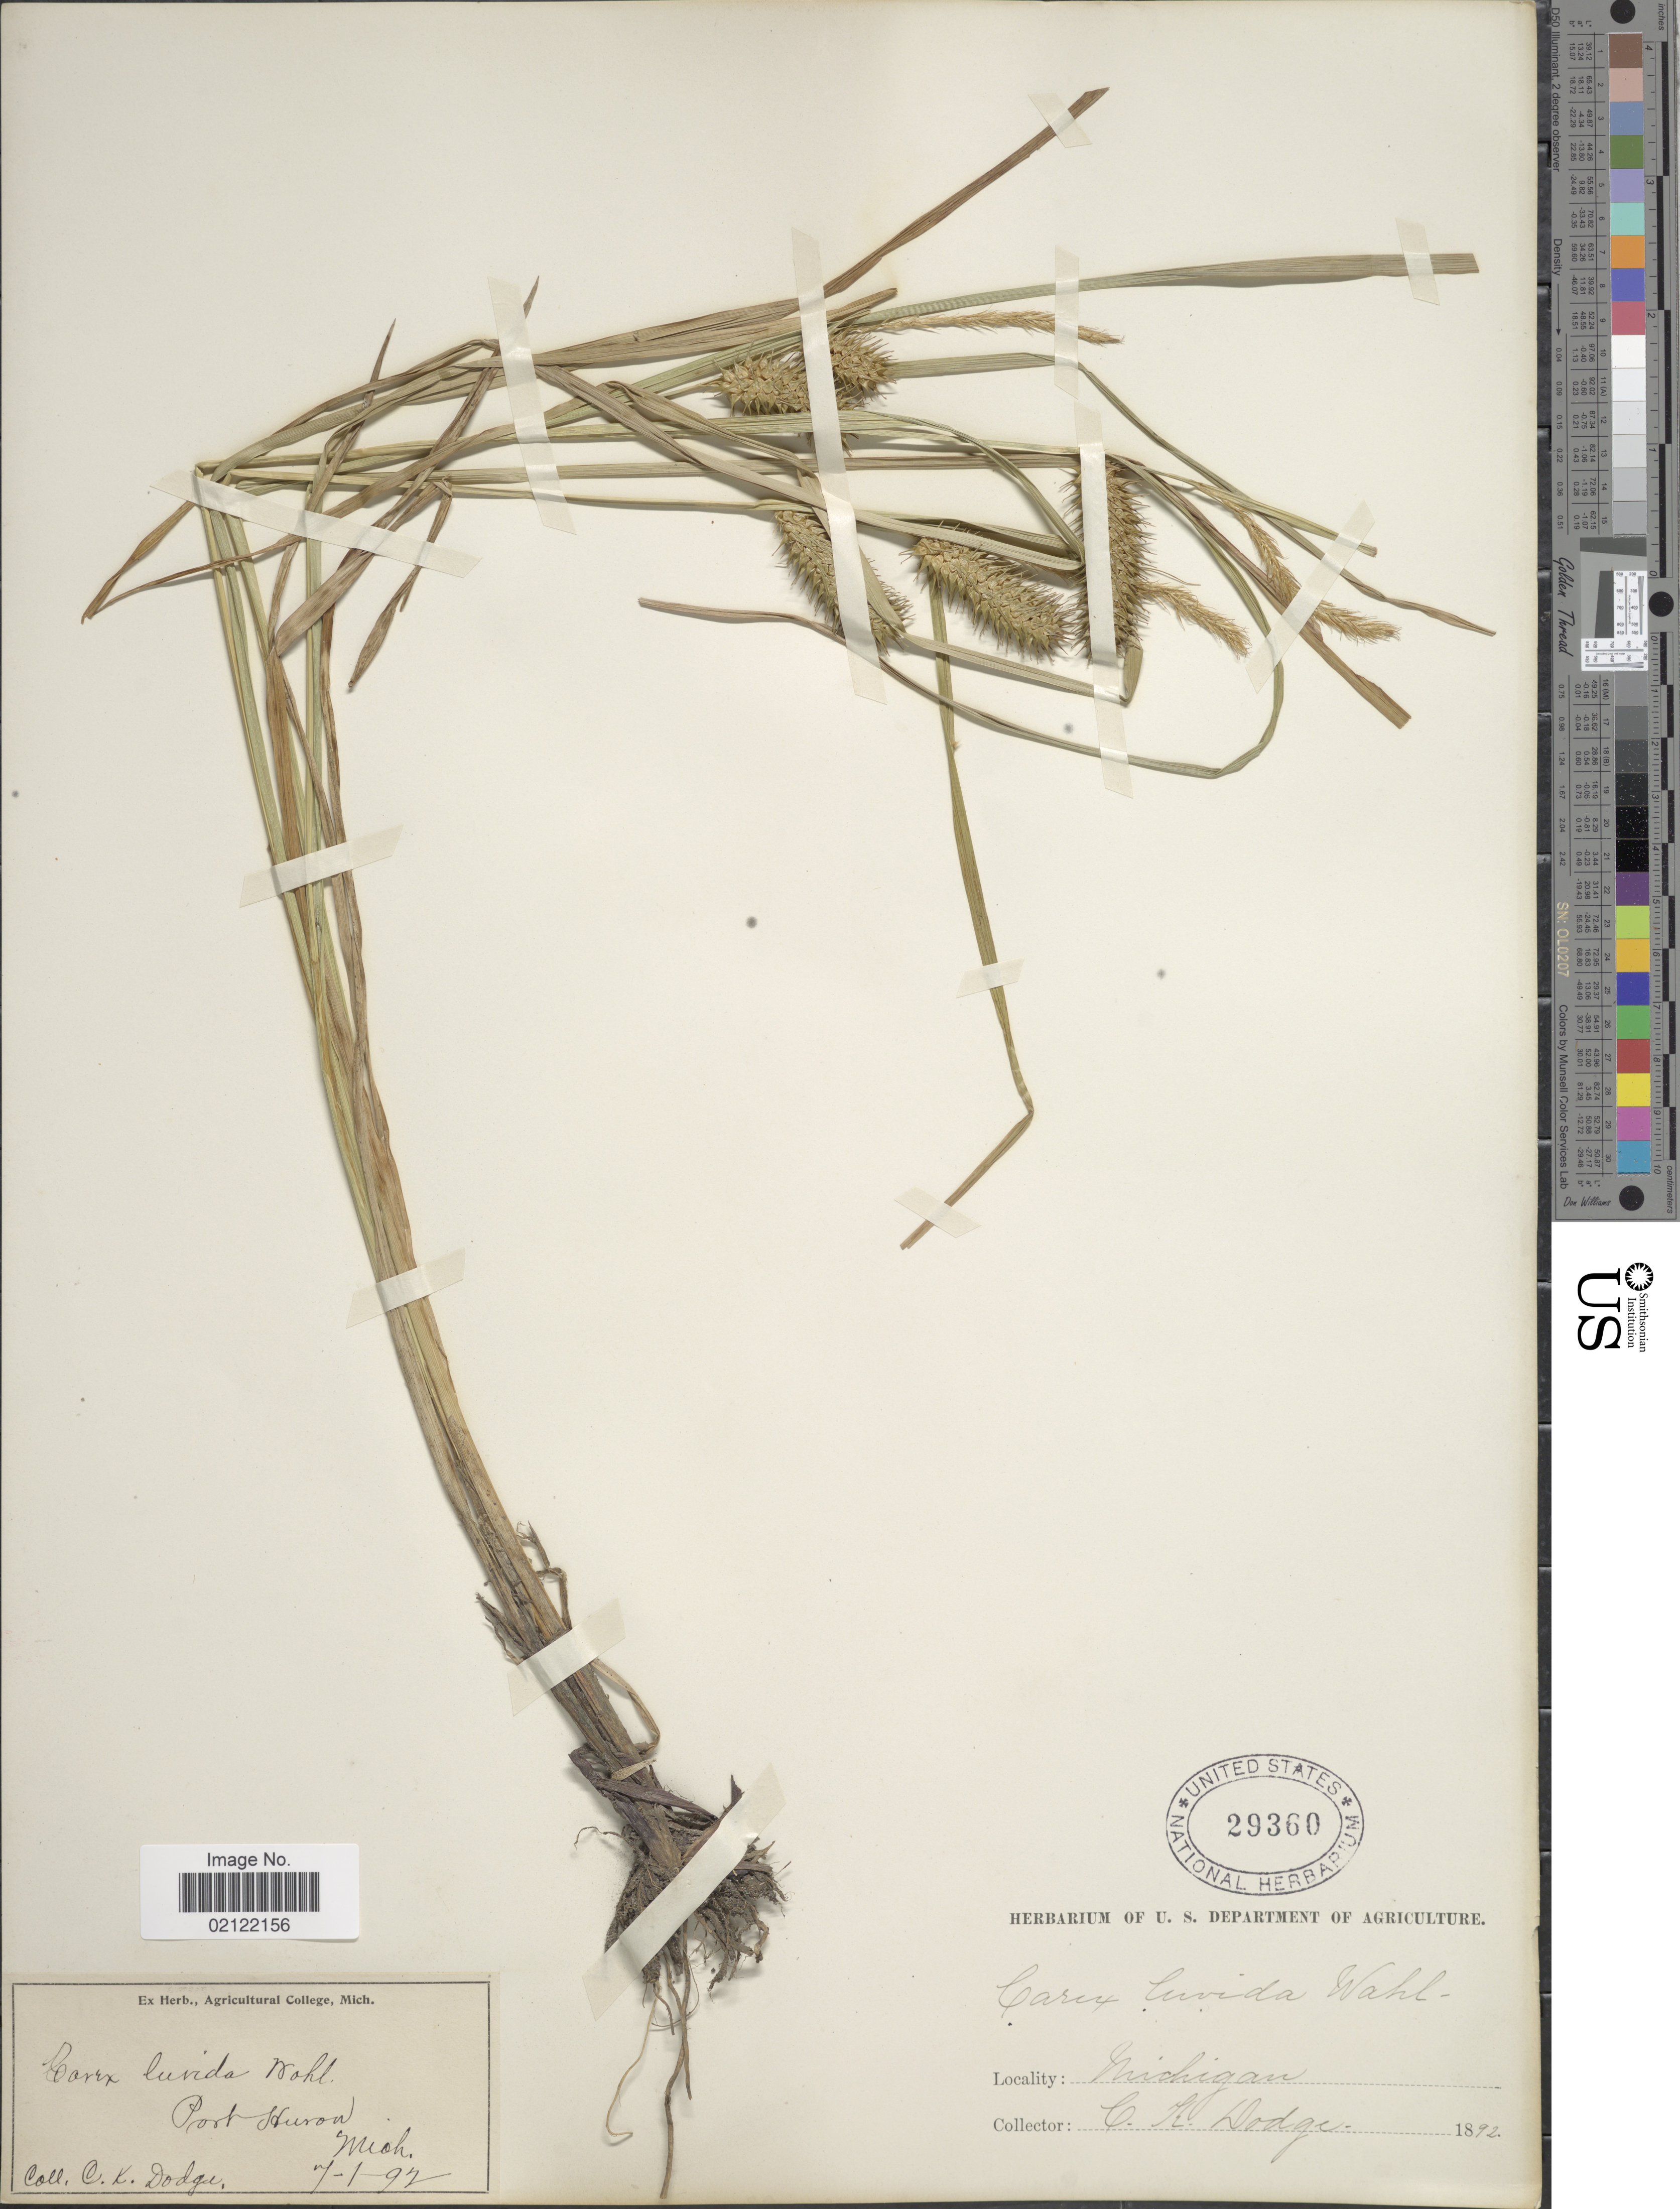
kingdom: Plantae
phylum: Tracheophyta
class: Liliopsida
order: Poales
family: Cyperaceae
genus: Carex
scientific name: Carex lurida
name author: Wahlenb.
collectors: C. Dodge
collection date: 1892-07-01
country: United States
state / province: Michigan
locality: Port Huron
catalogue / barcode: US 29360